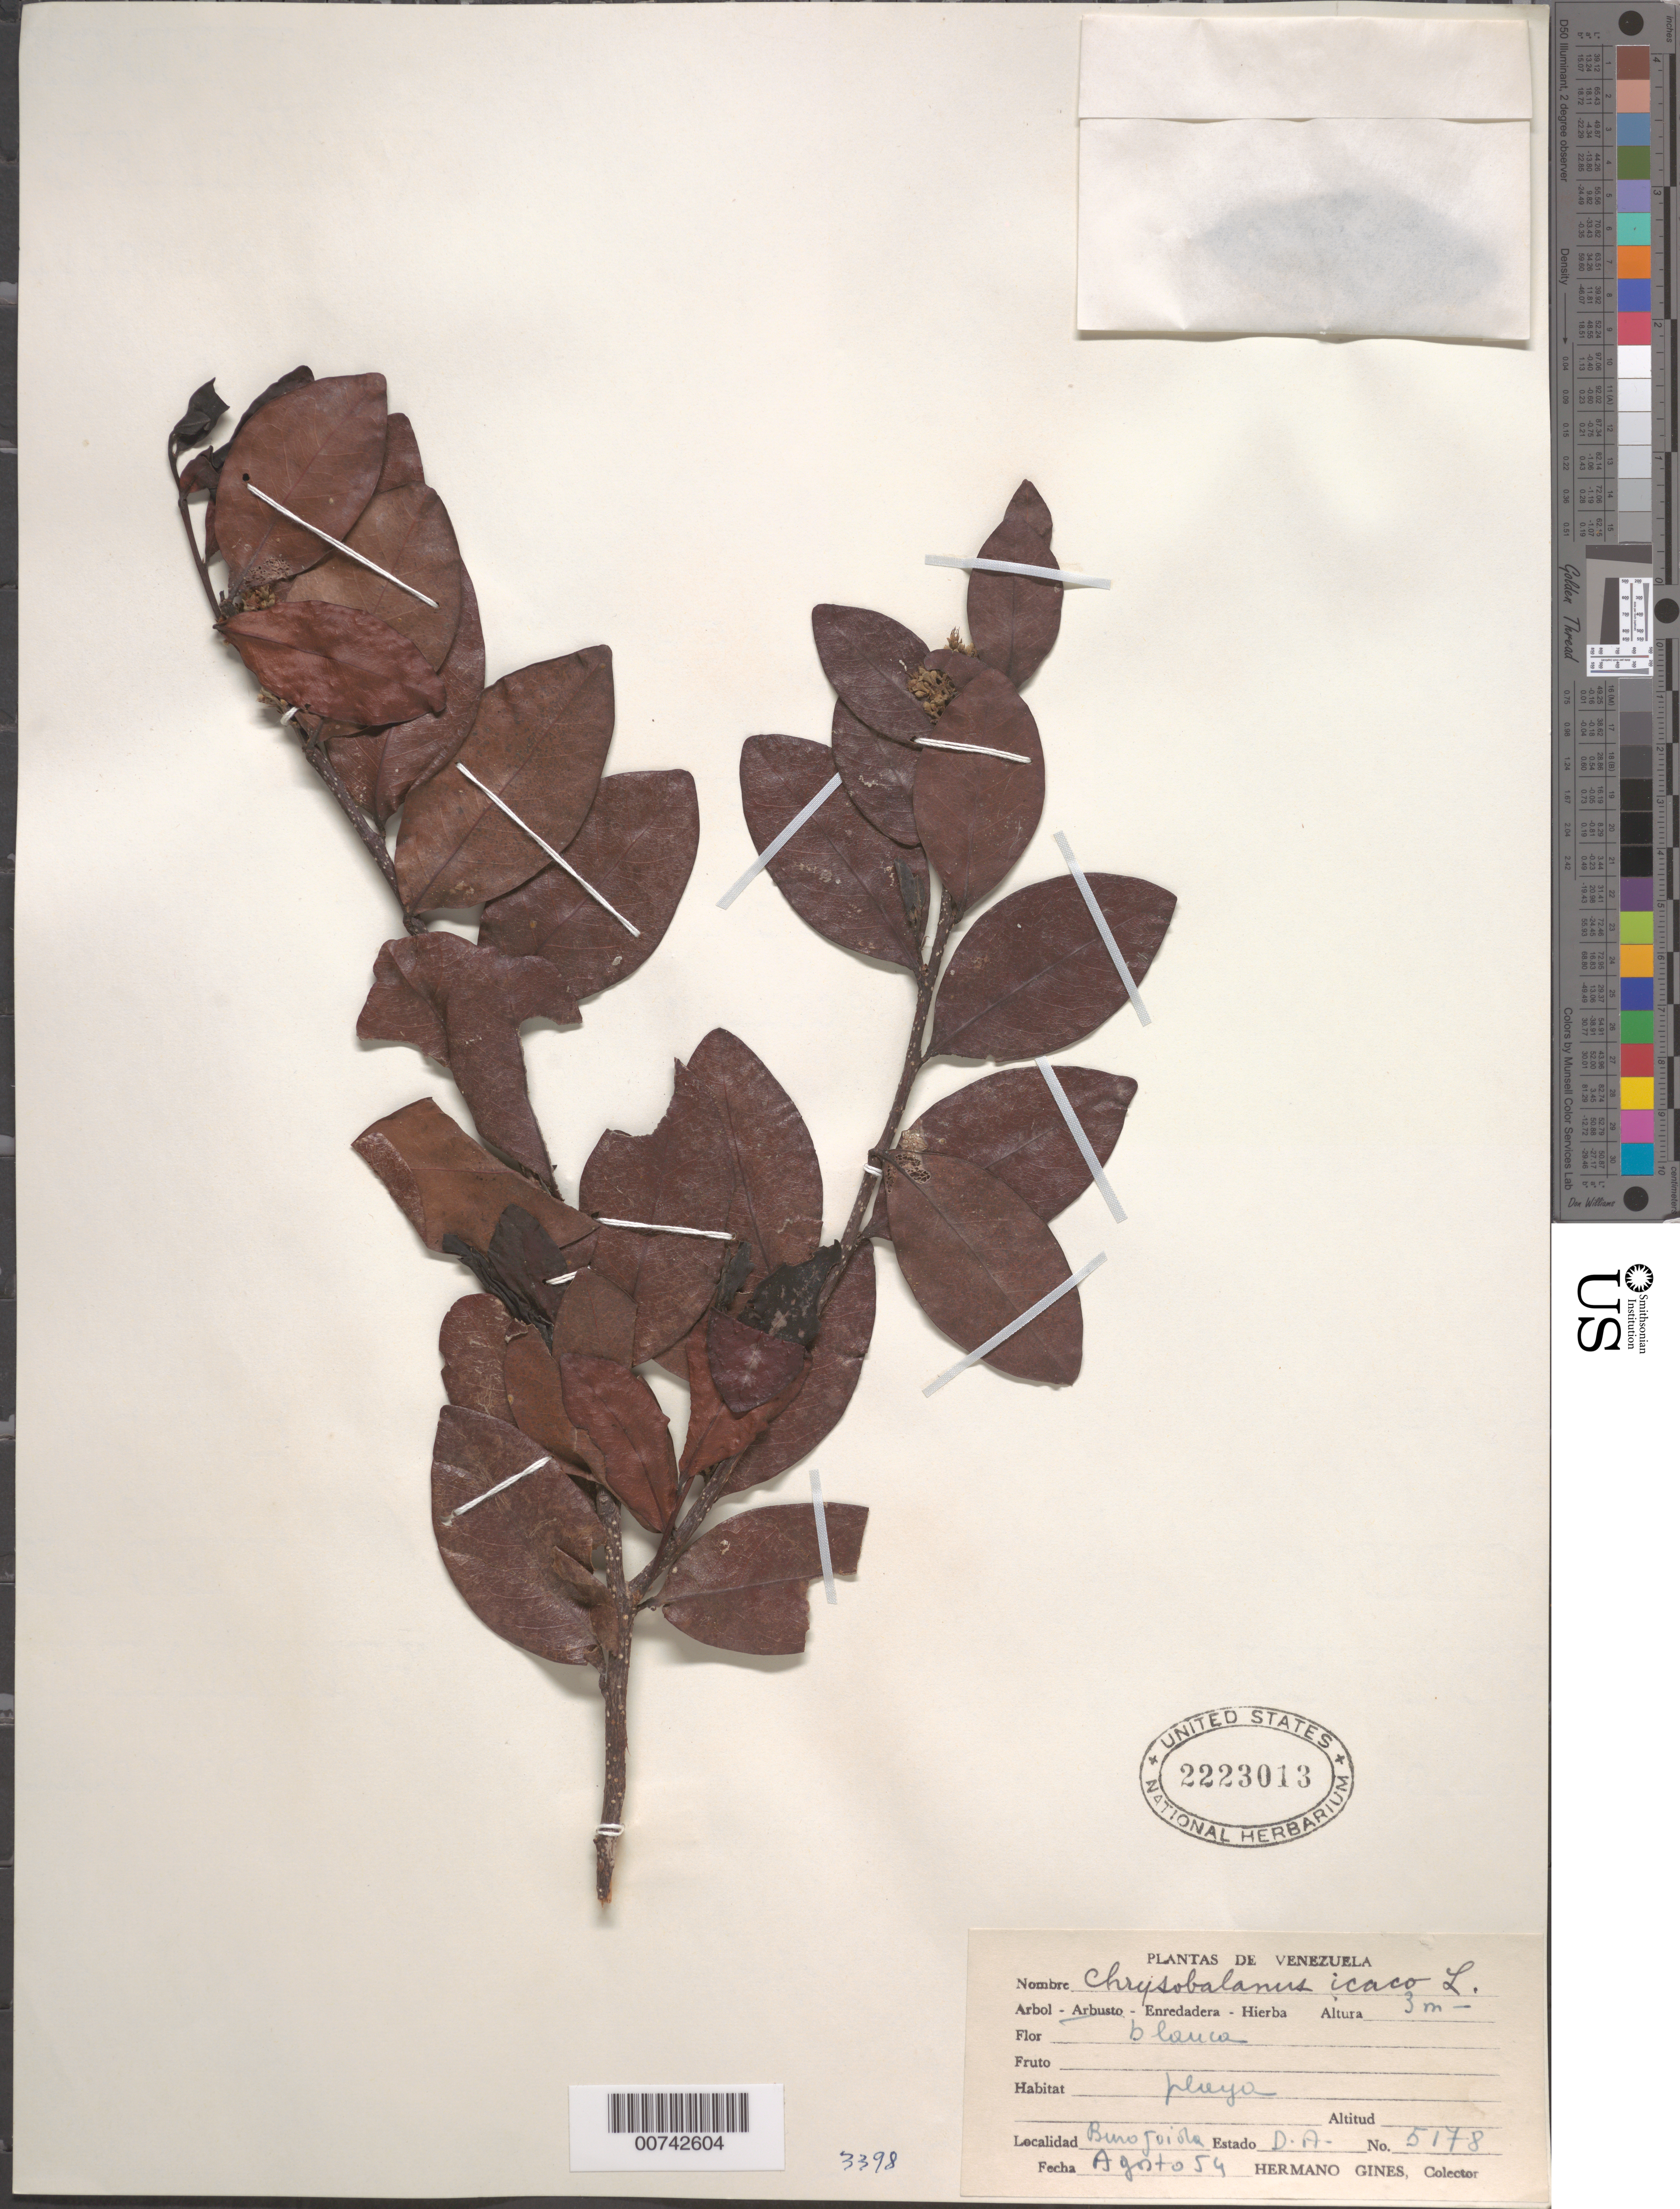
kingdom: Plantae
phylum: Tracheophyta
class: Magnoliopsida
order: Malpighiales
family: Chrysobalanaceae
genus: Chrysobalanus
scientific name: Chrysobalanus icaco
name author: L.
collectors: H. Gines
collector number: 5178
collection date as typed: Aug-54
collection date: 1954-08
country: Venezuela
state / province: Delta Amacuro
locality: Isla Burojoida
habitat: Beach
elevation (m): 40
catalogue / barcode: US 2223013